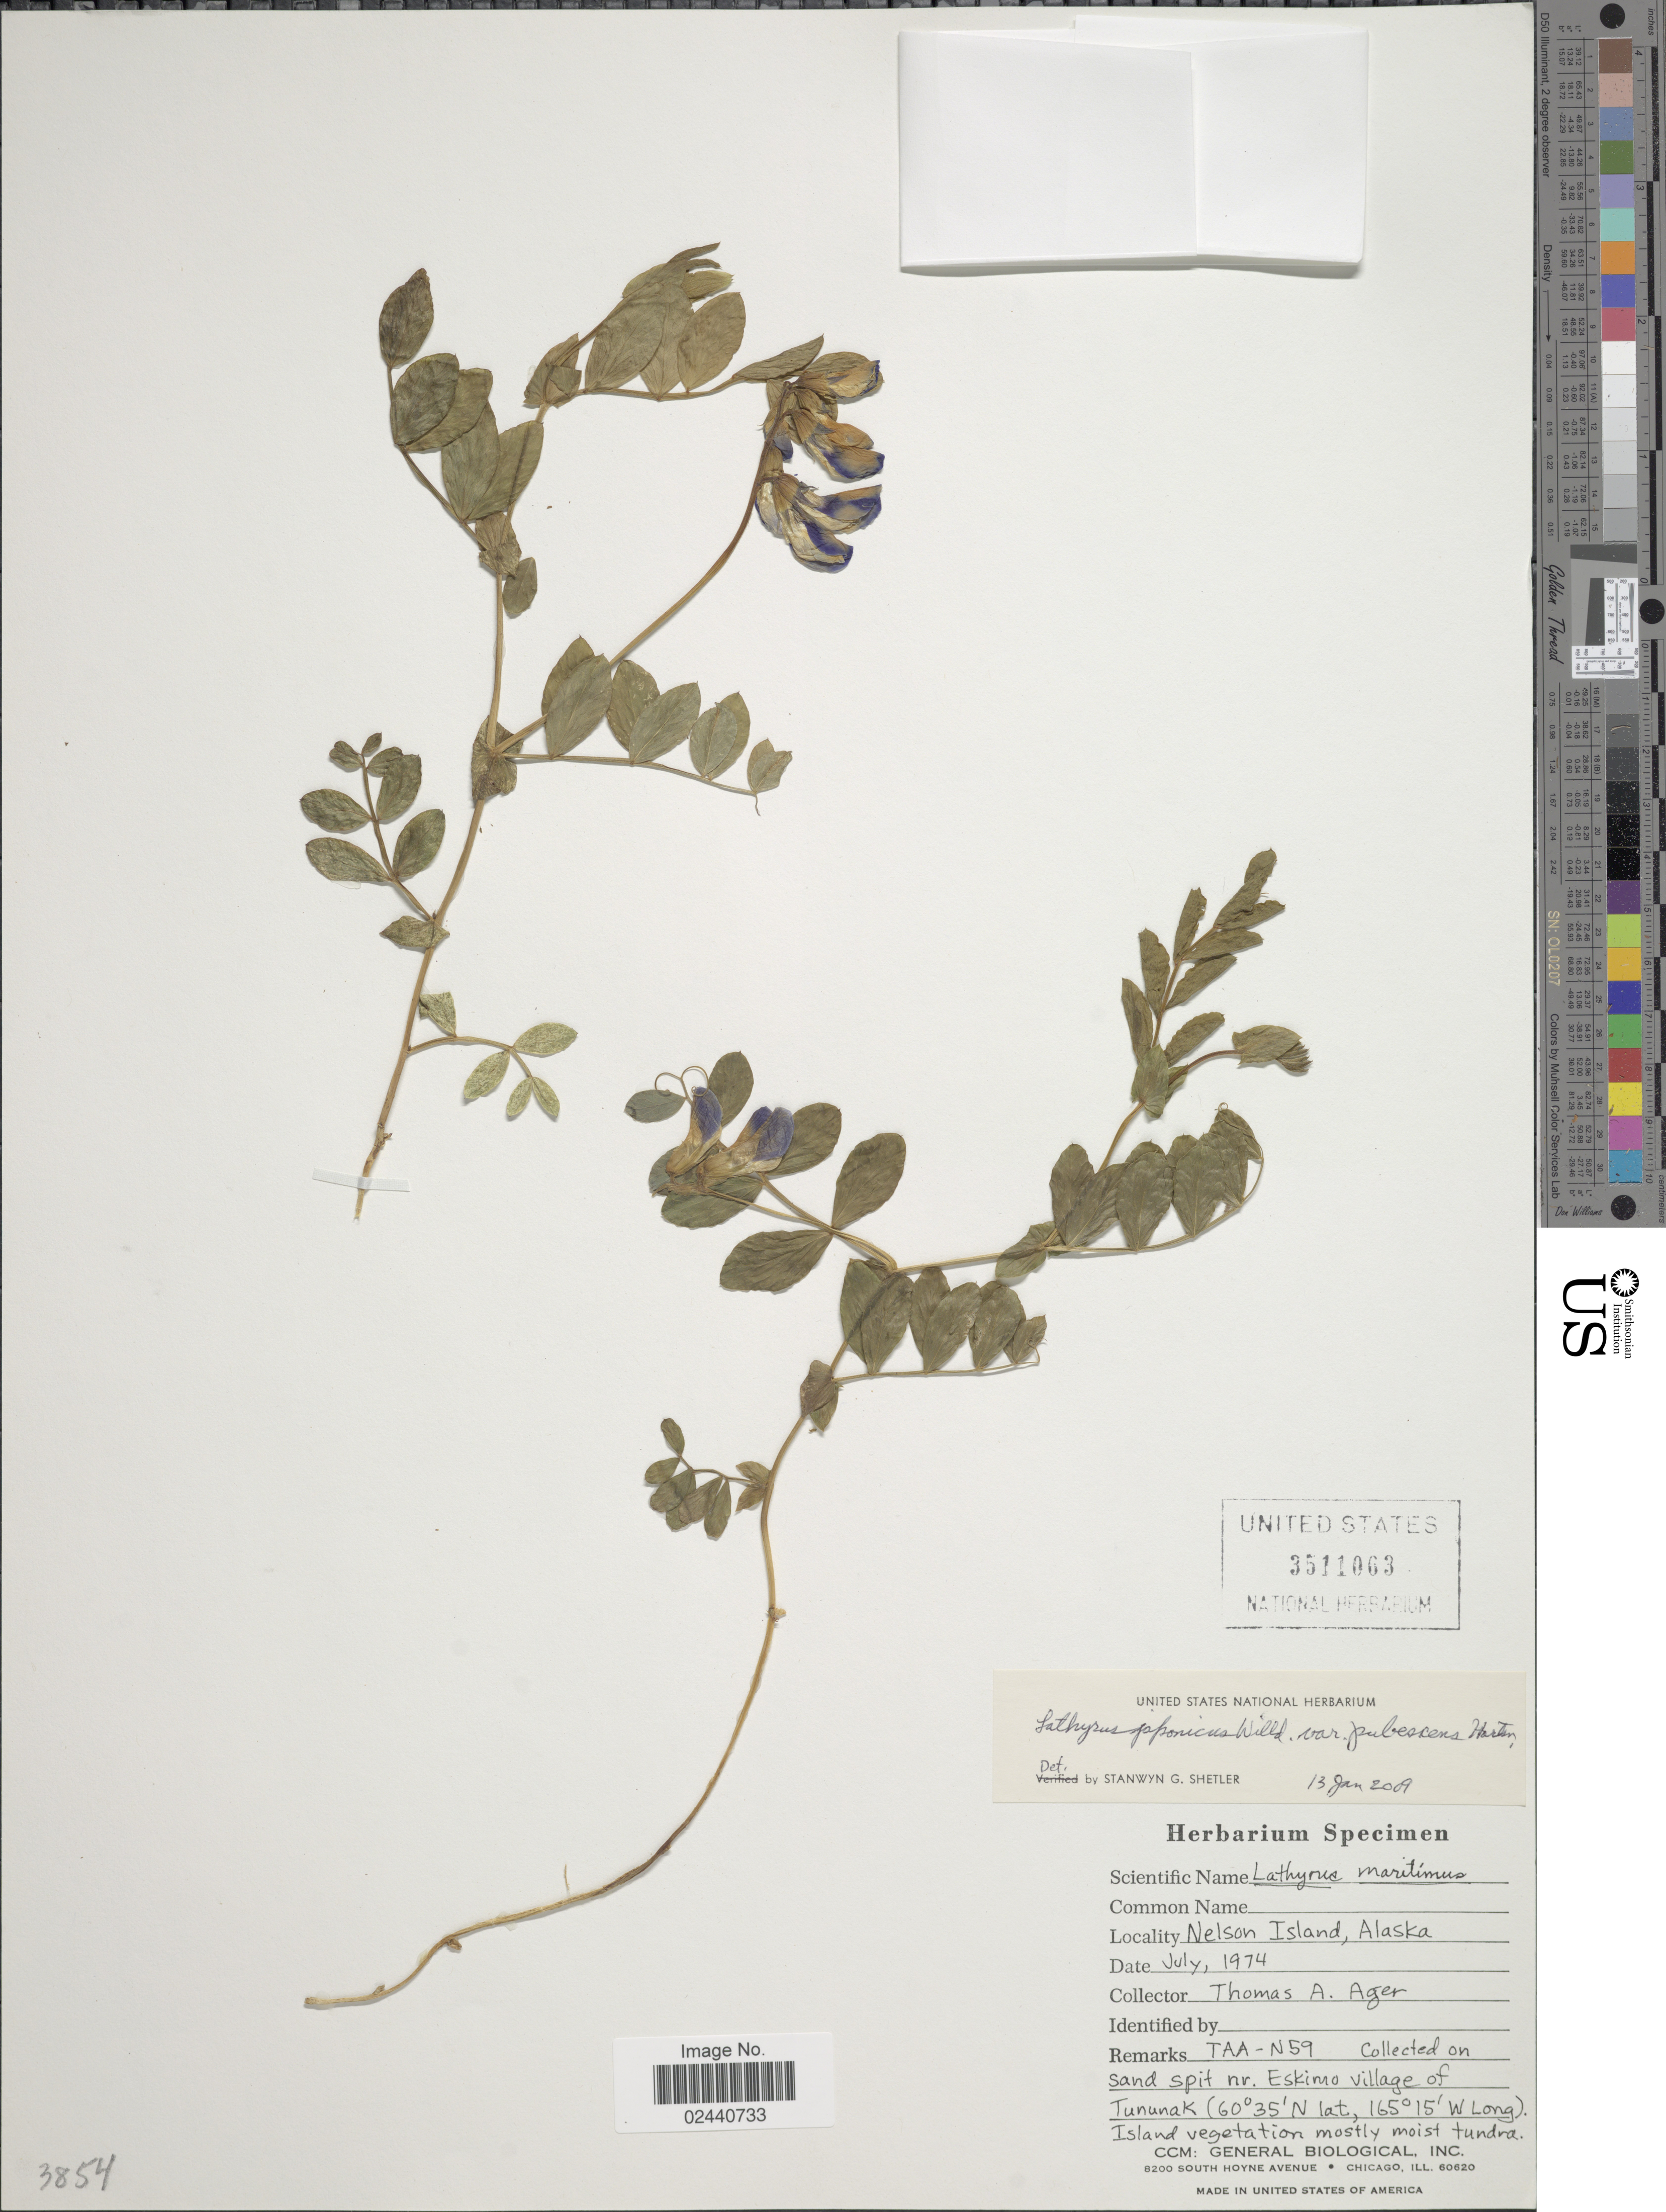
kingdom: Plantae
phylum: Tracheophyta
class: Magnoliopsida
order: Fabales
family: Fabaceae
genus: Lathyrus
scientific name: Lathyrus japonicus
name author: Willd.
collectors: T. A. Ager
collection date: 1974-07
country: United States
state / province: Alaska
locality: Nelson Island, sand spit nr. Eskimo village of Tununak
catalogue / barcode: US 3511063